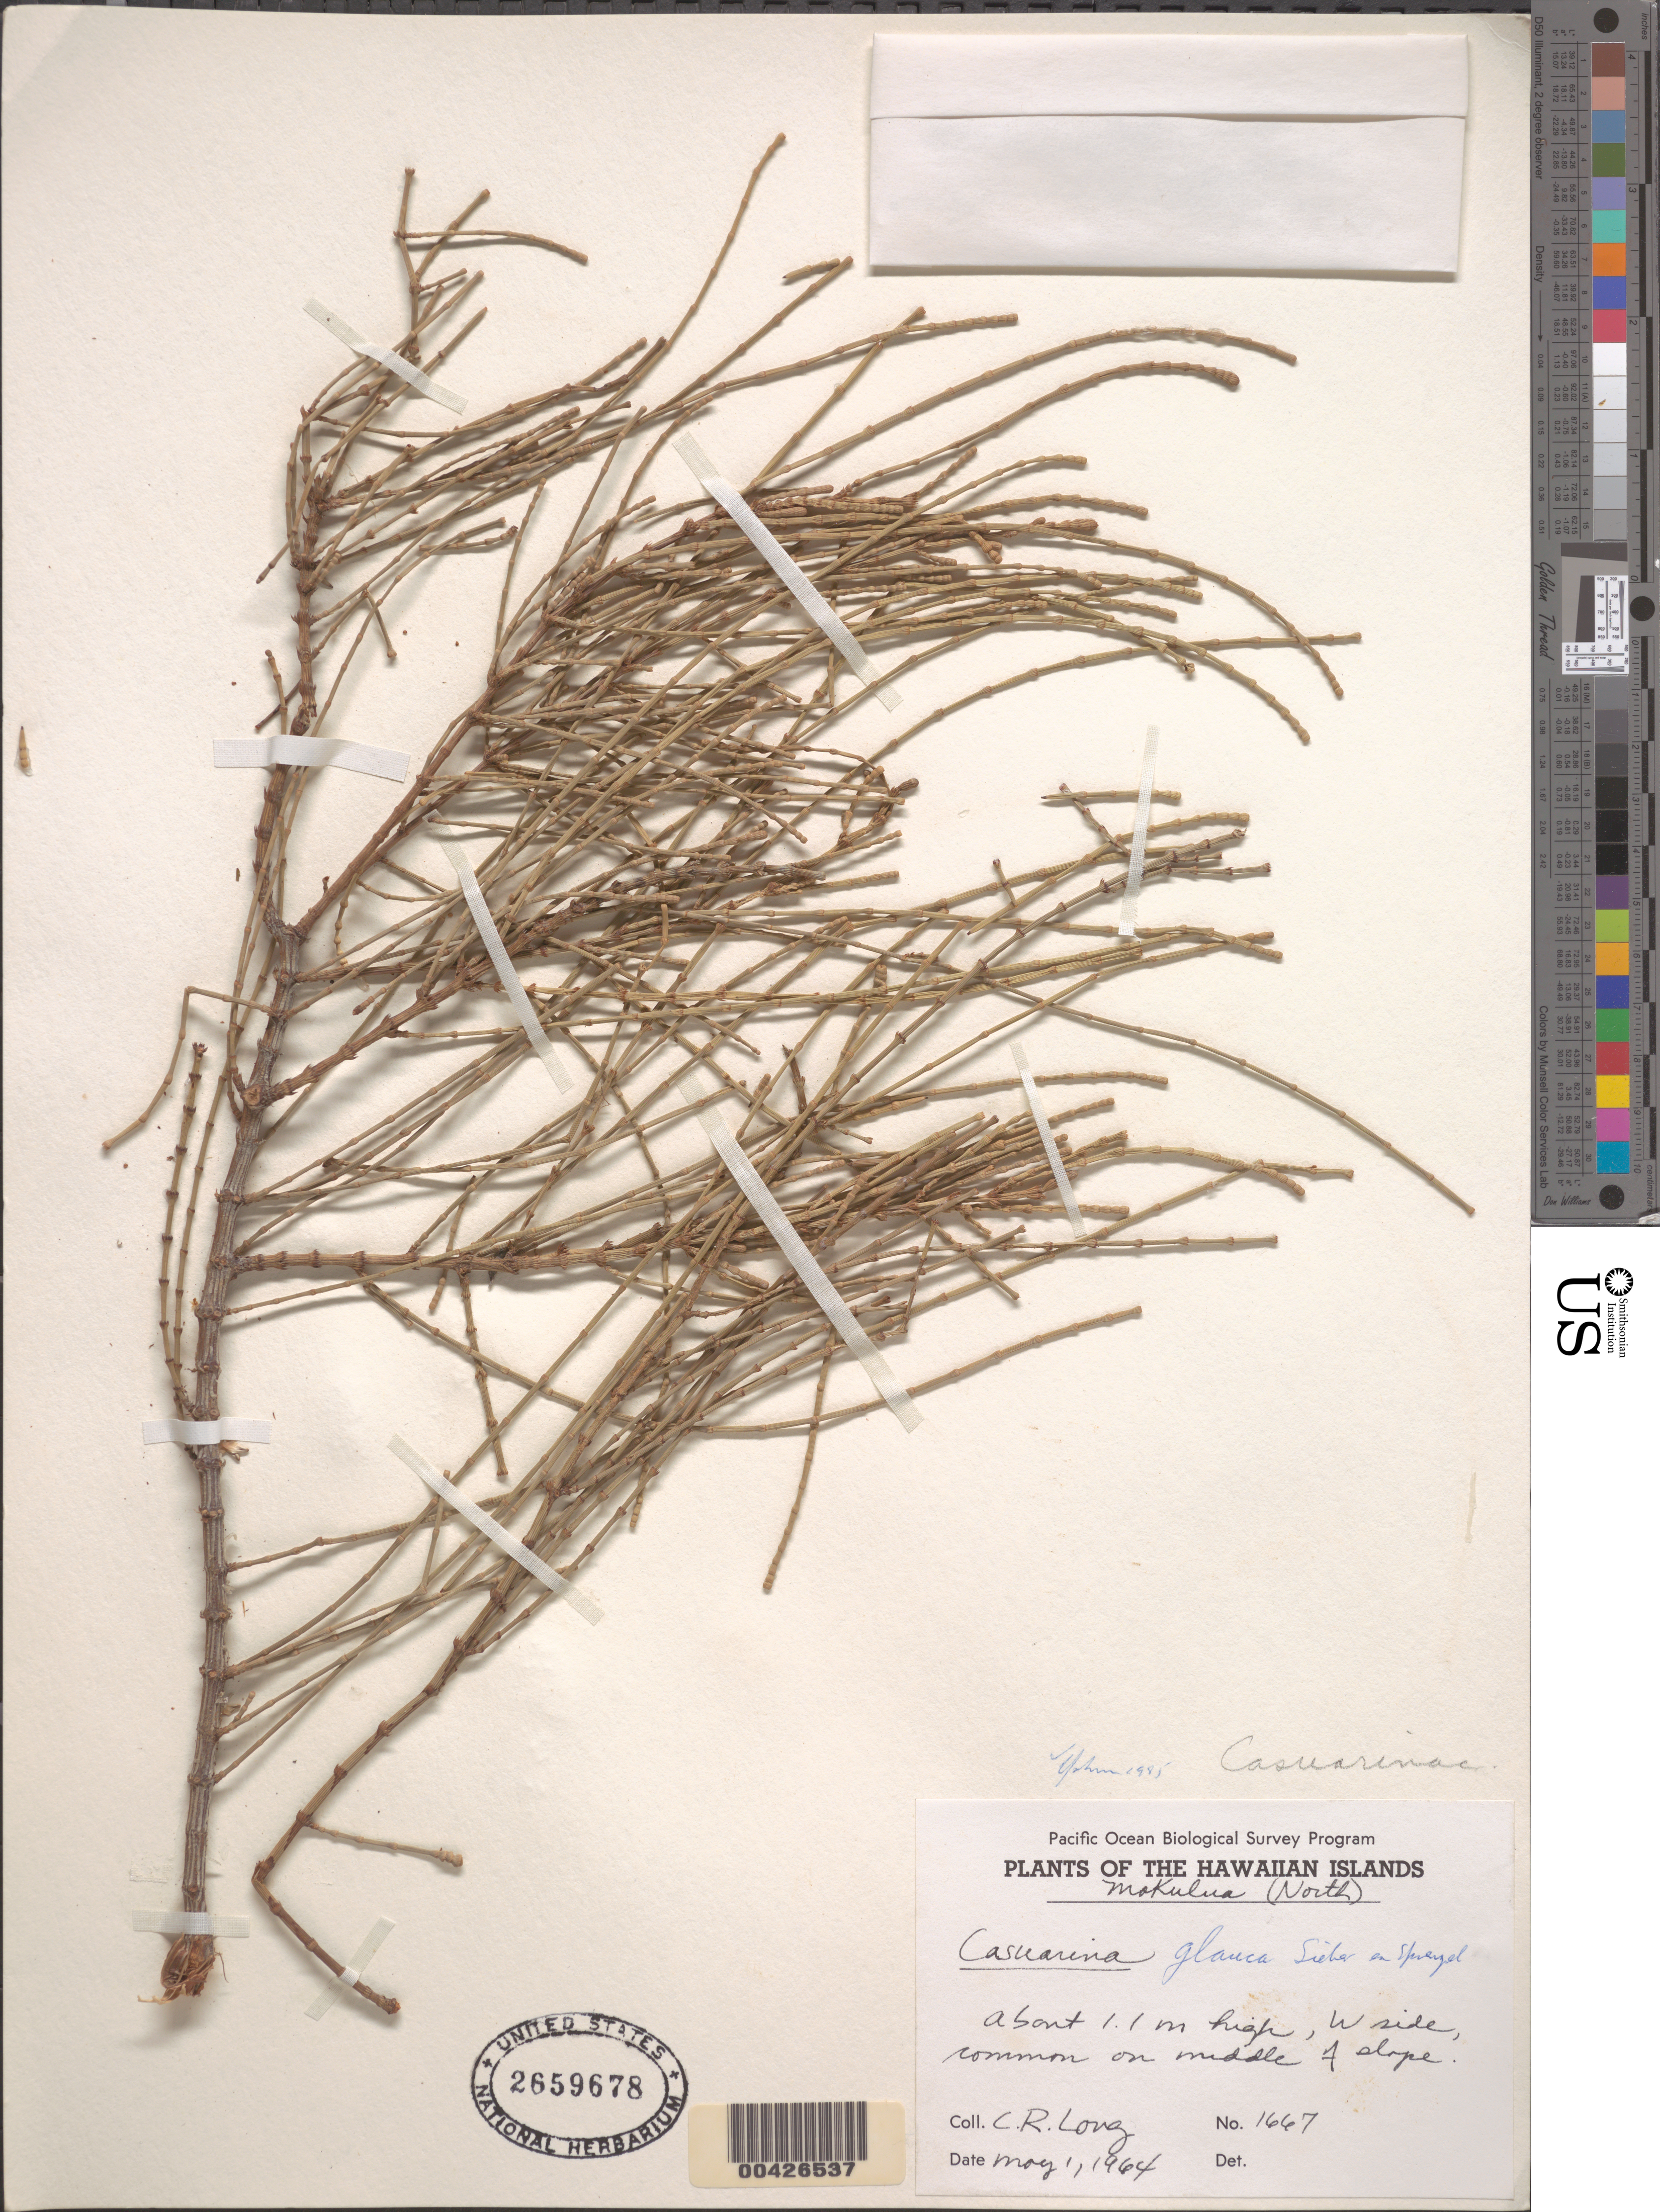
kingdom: Plantae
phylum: Tracheophyta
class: Magnoliopsida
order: Fagales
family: Casuarinaceae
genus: Casuarina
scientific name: Casuarina glauca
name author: Sieber ex Spreng.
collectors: C. Long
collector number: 1667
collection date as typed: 1 May 1964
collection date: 1964-05-01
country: United States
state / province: Hawaii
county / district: Honolulu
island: Mokulua Islets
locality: Mokulua (north), West side, common on middle of slope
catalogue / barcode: US 2659678